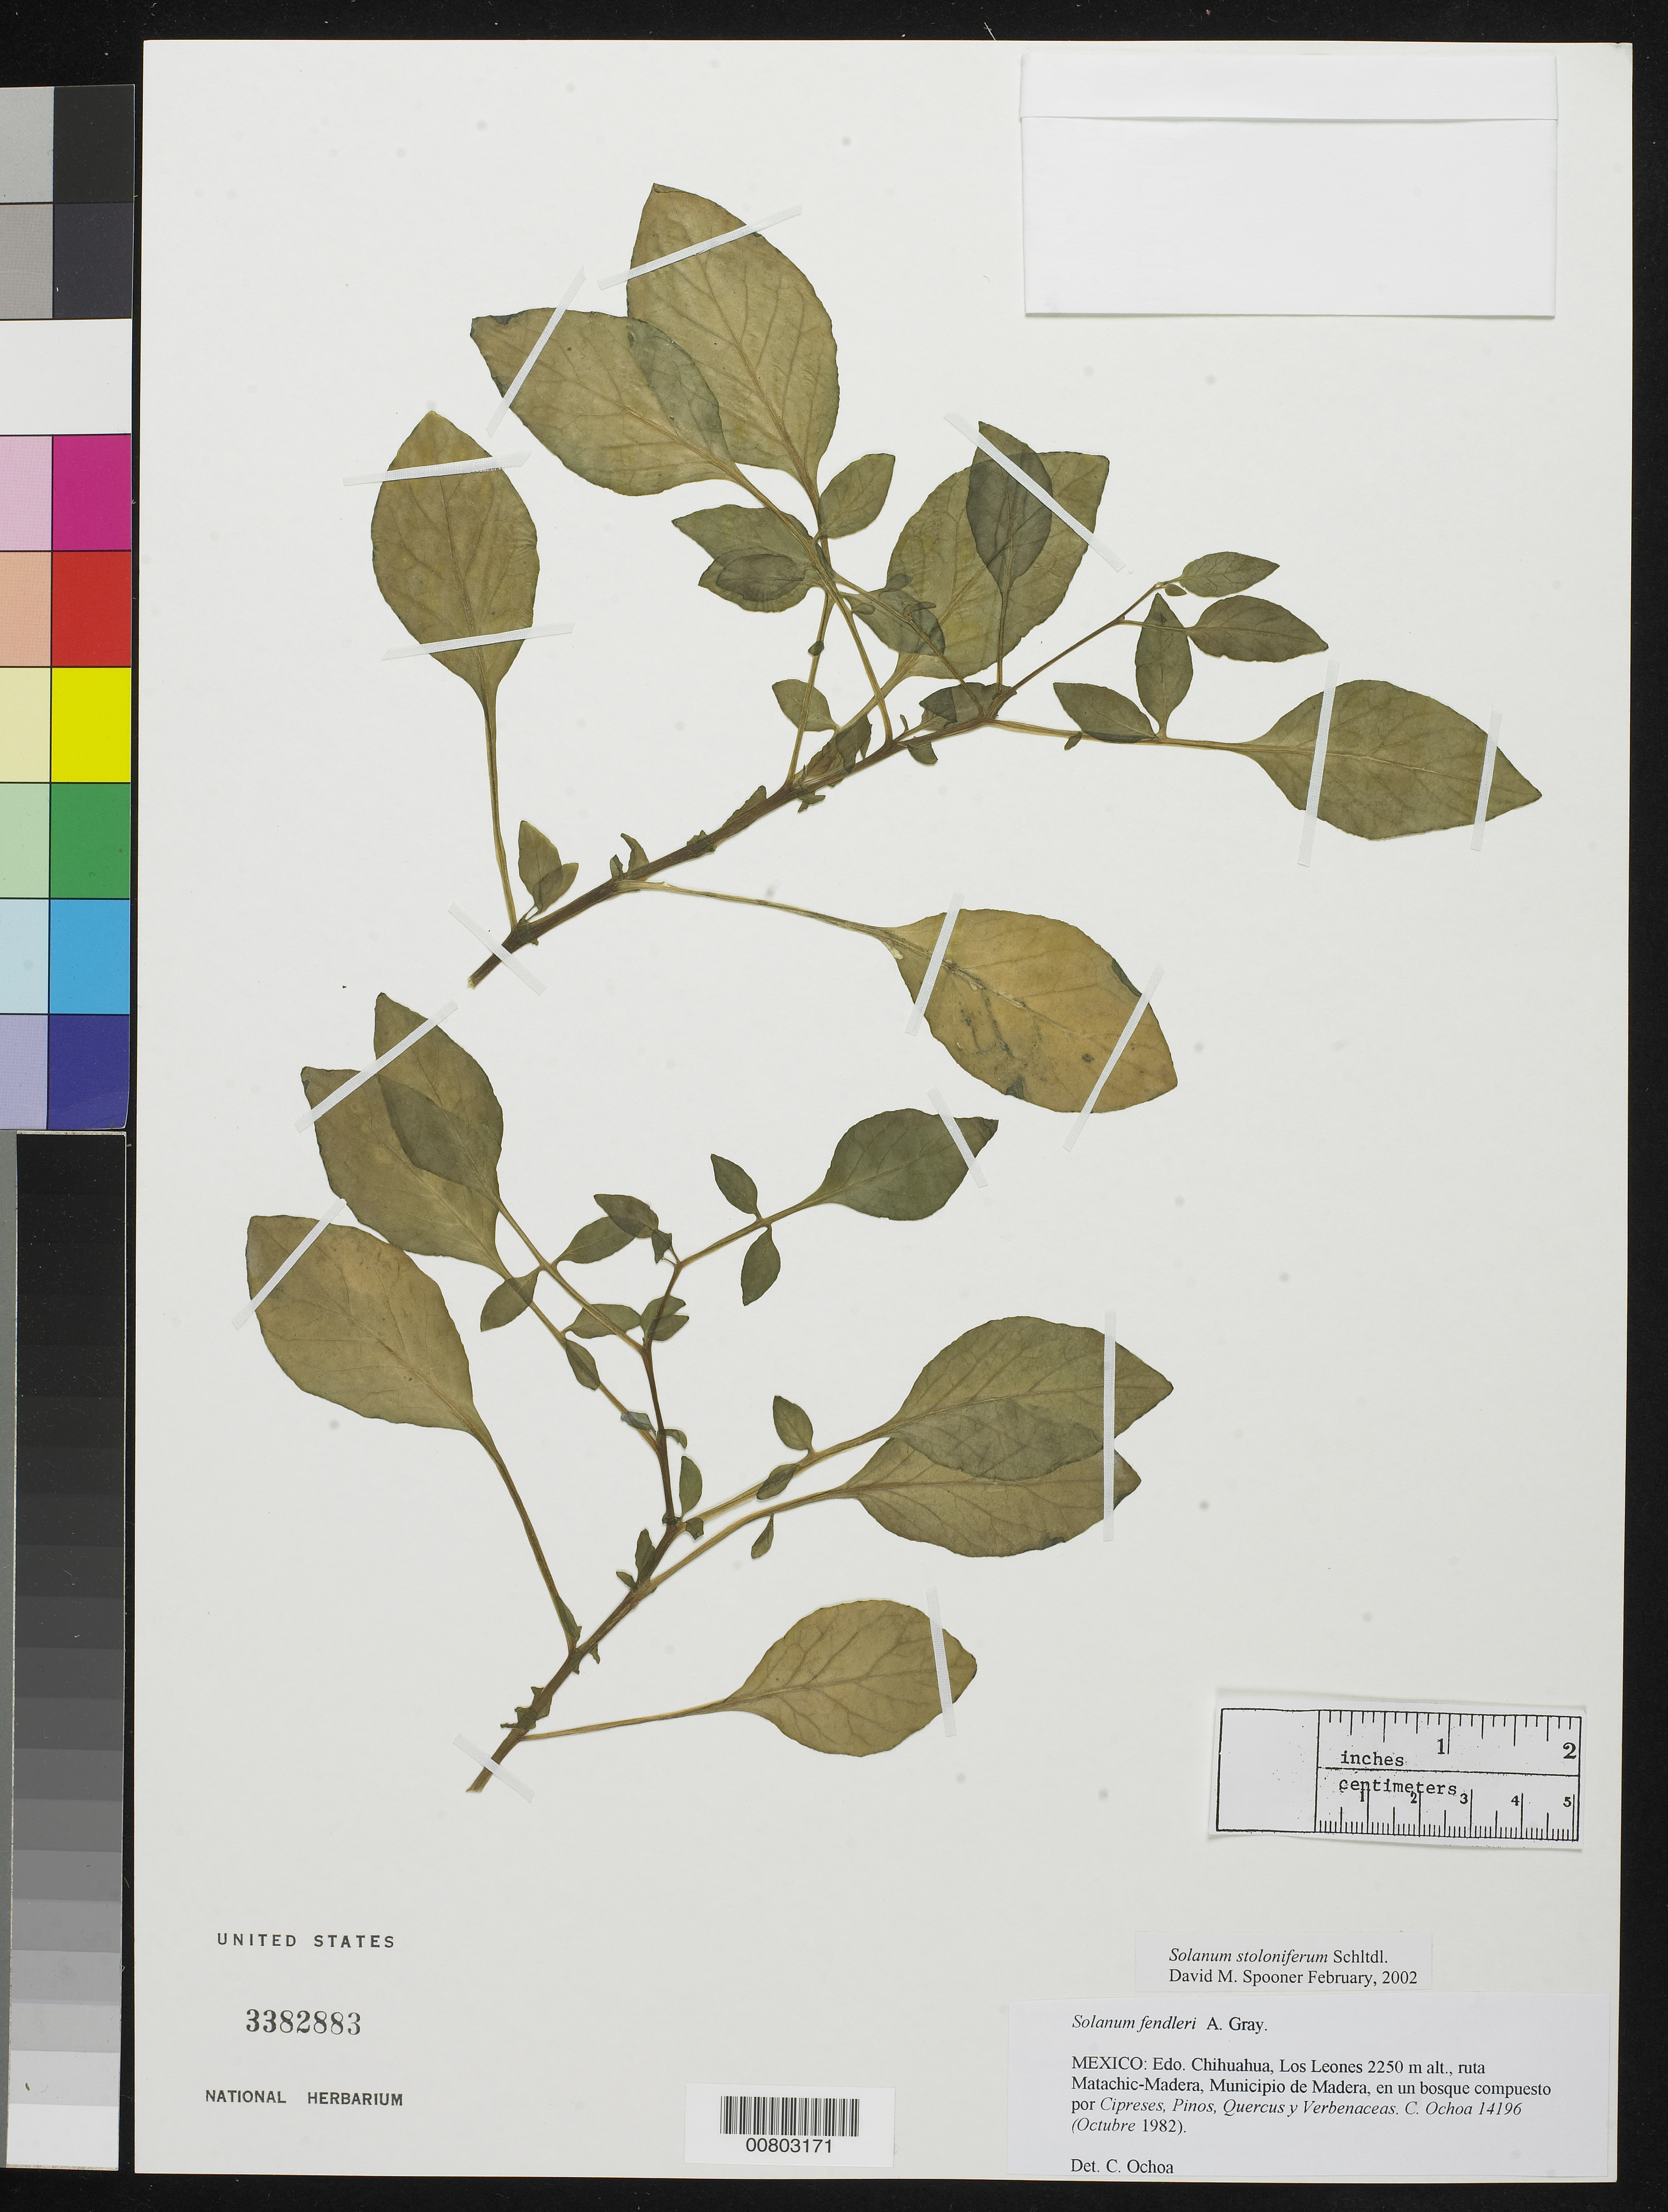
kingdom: Plantae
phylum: Tracheophyta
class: Magnoliopsida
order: Solanales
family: Solanaceae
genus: Solanum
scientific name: Solanum stoloniferum subsp. stoloniferum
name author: Schltdl.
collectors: C. Ochoa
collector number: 14196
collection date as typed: Oct 1982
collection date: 1982-10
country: Mexico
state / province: Chihuahua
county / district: Madera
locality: Los Leones, ruta Matachic - Madera, Chihuahua.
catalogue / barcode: US 3382883